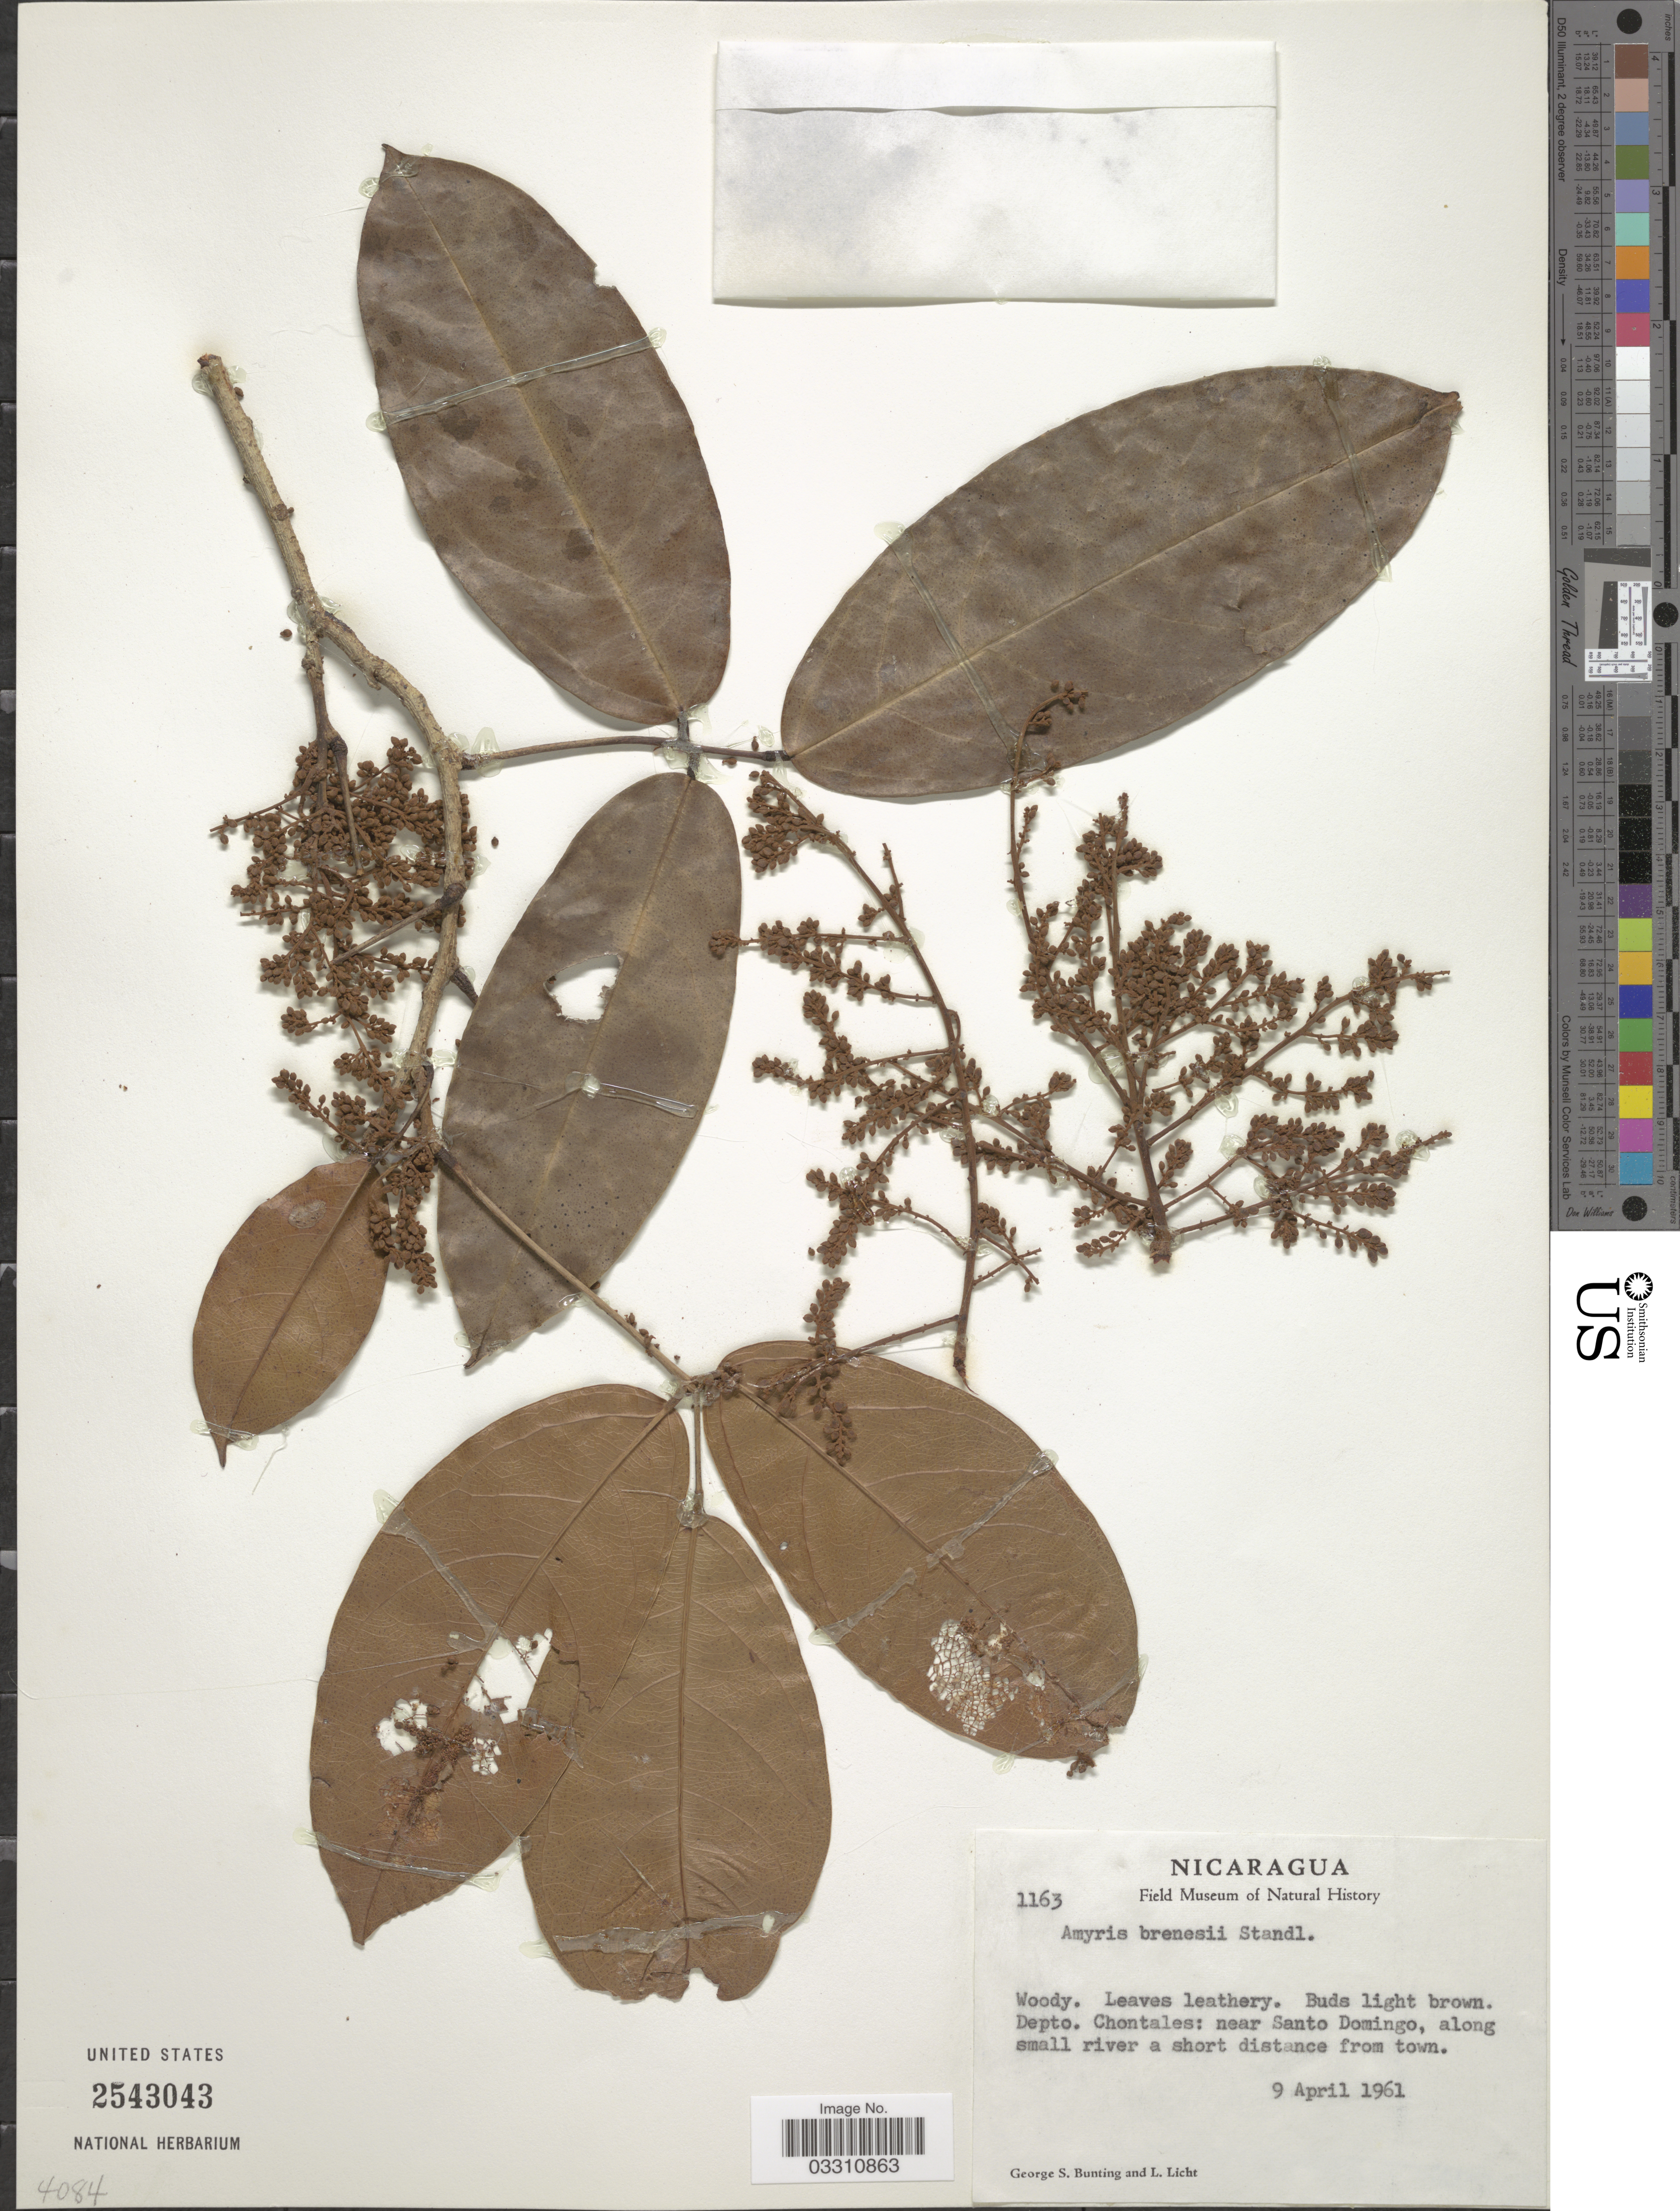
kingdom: Plantae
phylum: Tracheophyta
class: Magnoliopsida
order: Oxalidales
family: Connaraceae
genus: Connarus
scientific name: Connarus sp.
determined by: Londoño-Echeverri, Y.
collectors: G. S. Bunting & L. Licht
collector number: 1163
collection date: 1961-04-09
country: Nicaragua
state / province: Chontales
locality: Depto. Chontales: near Santo Domingo.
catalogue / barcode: US 2543043